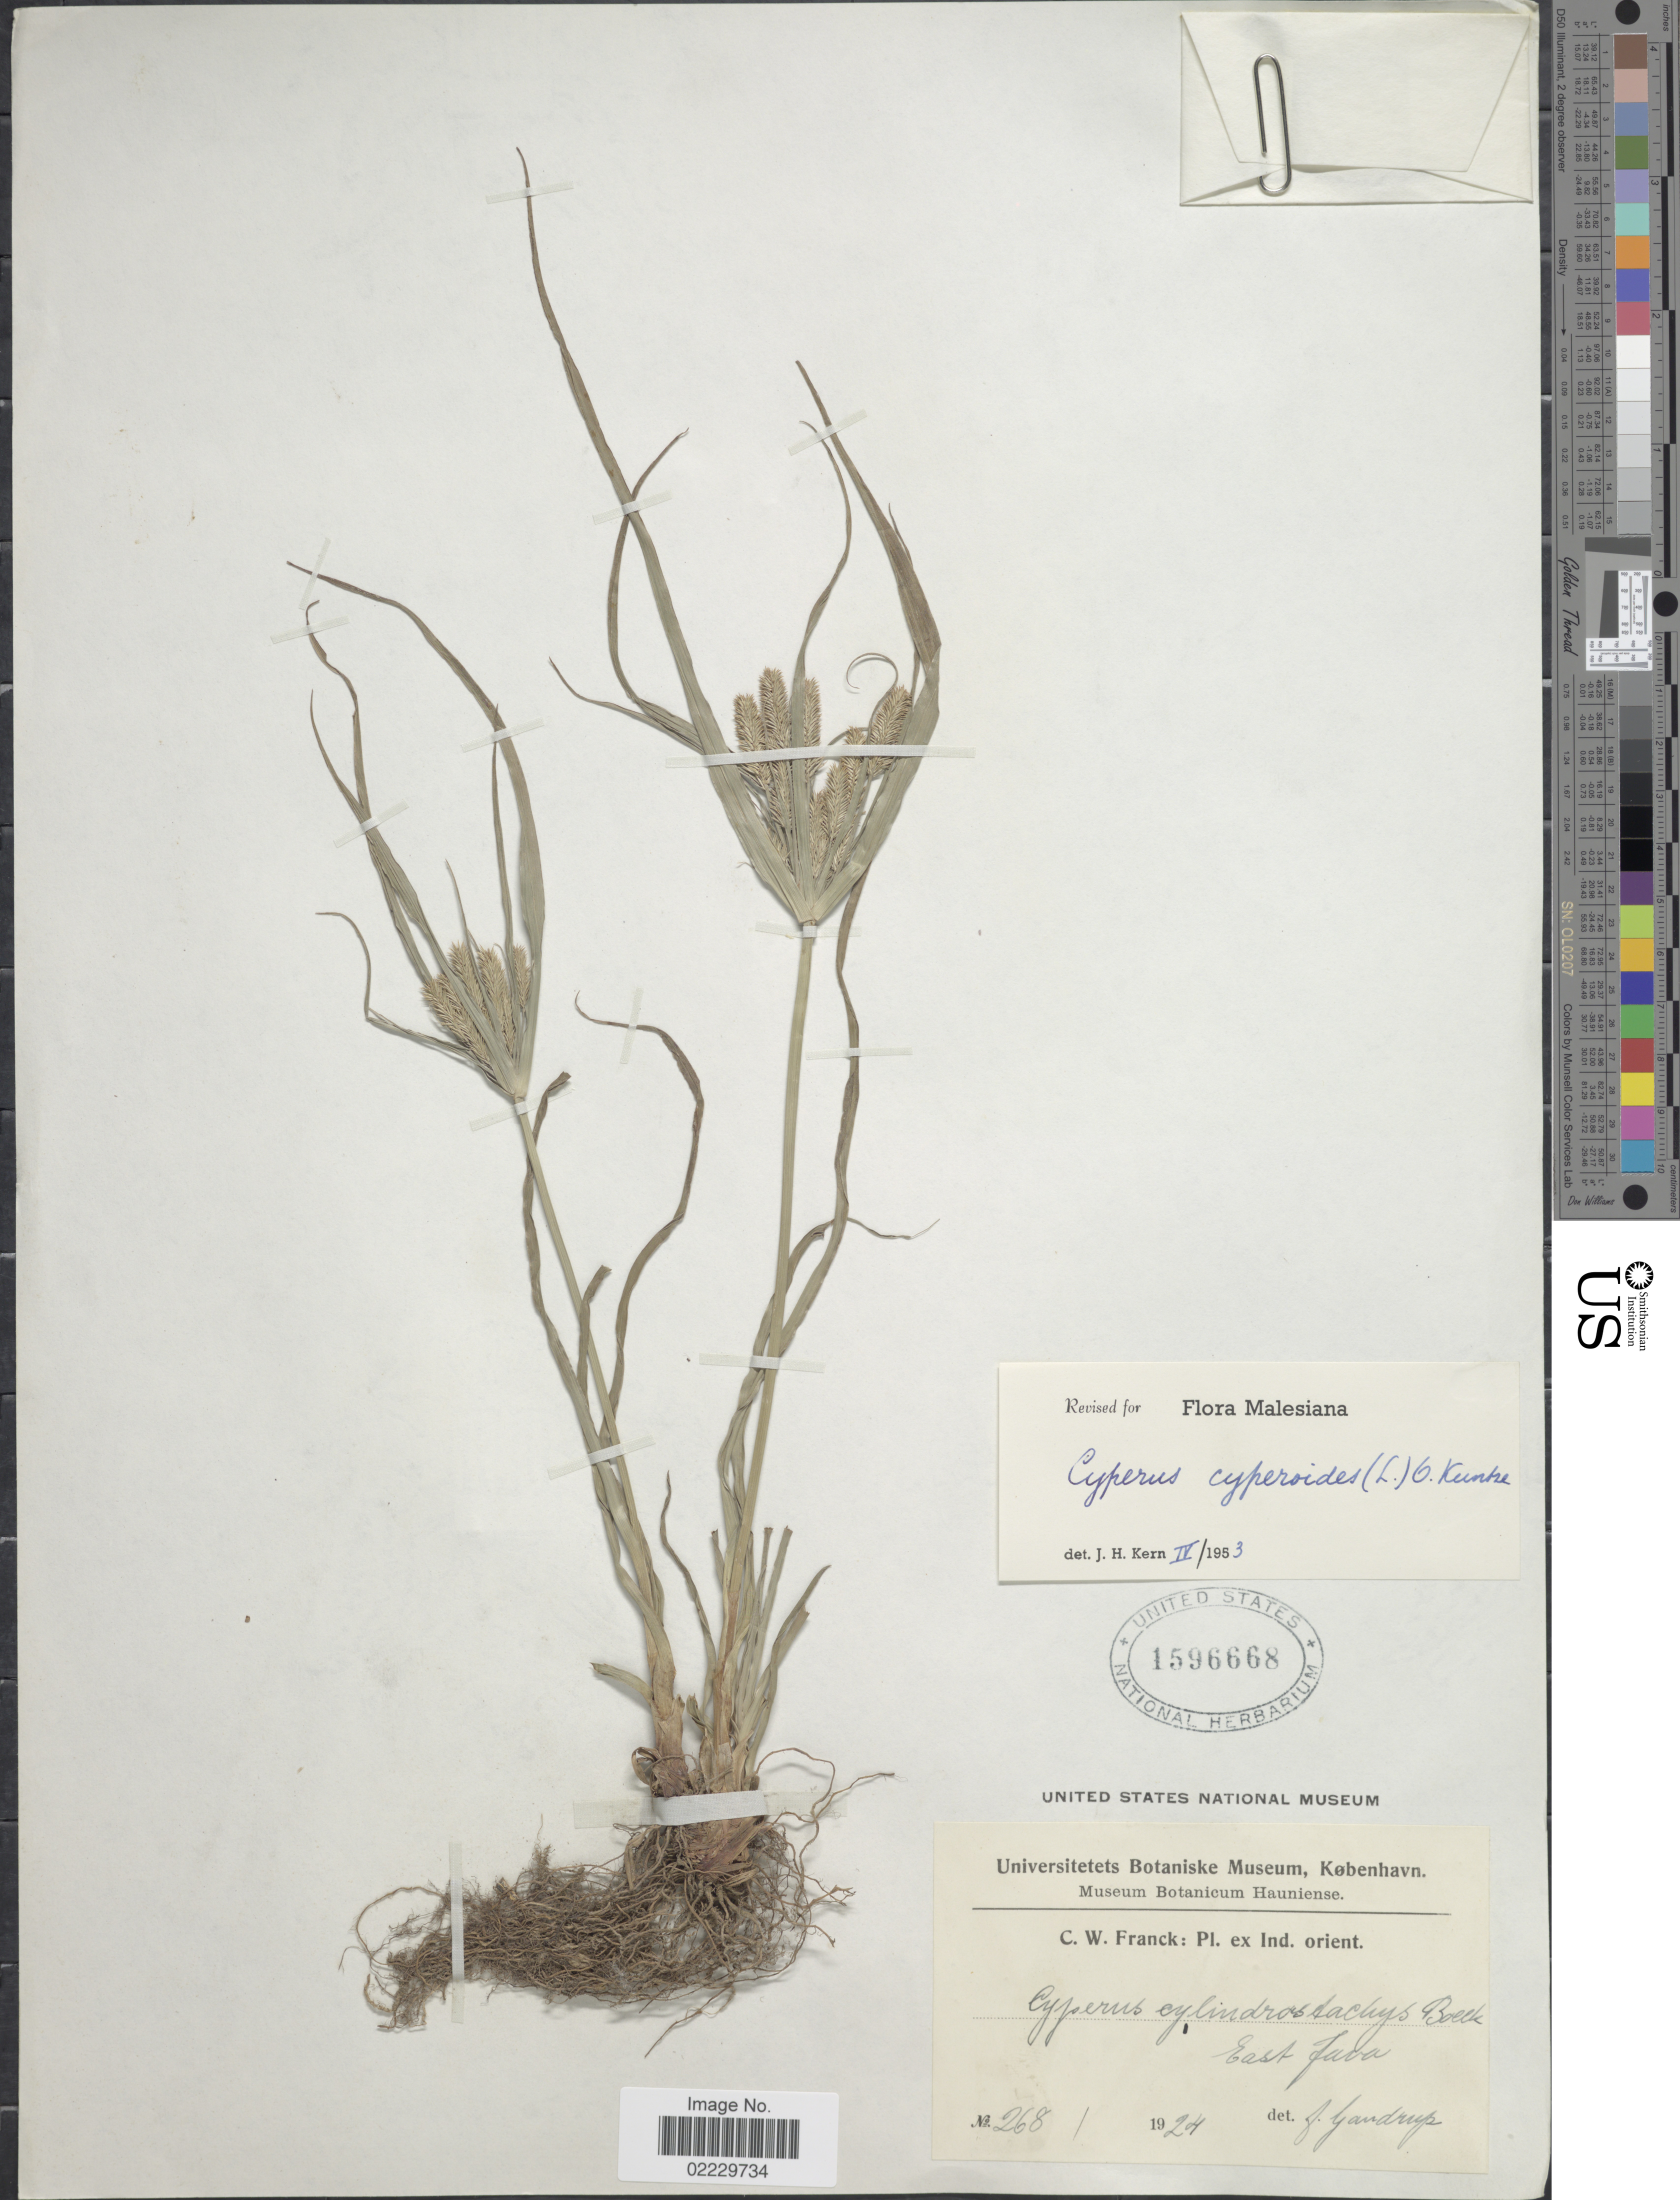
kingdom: Plantae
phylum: Tracheophyta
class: Liliopsida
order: Poales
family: Cyperaceae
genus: Cyperus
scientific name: Cyperus cyperoides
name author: (L.) Kuntze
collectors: C. Franck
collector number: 268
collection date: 1924-01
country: Indonesia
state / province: Java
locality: East Java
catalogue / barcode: US 1596668